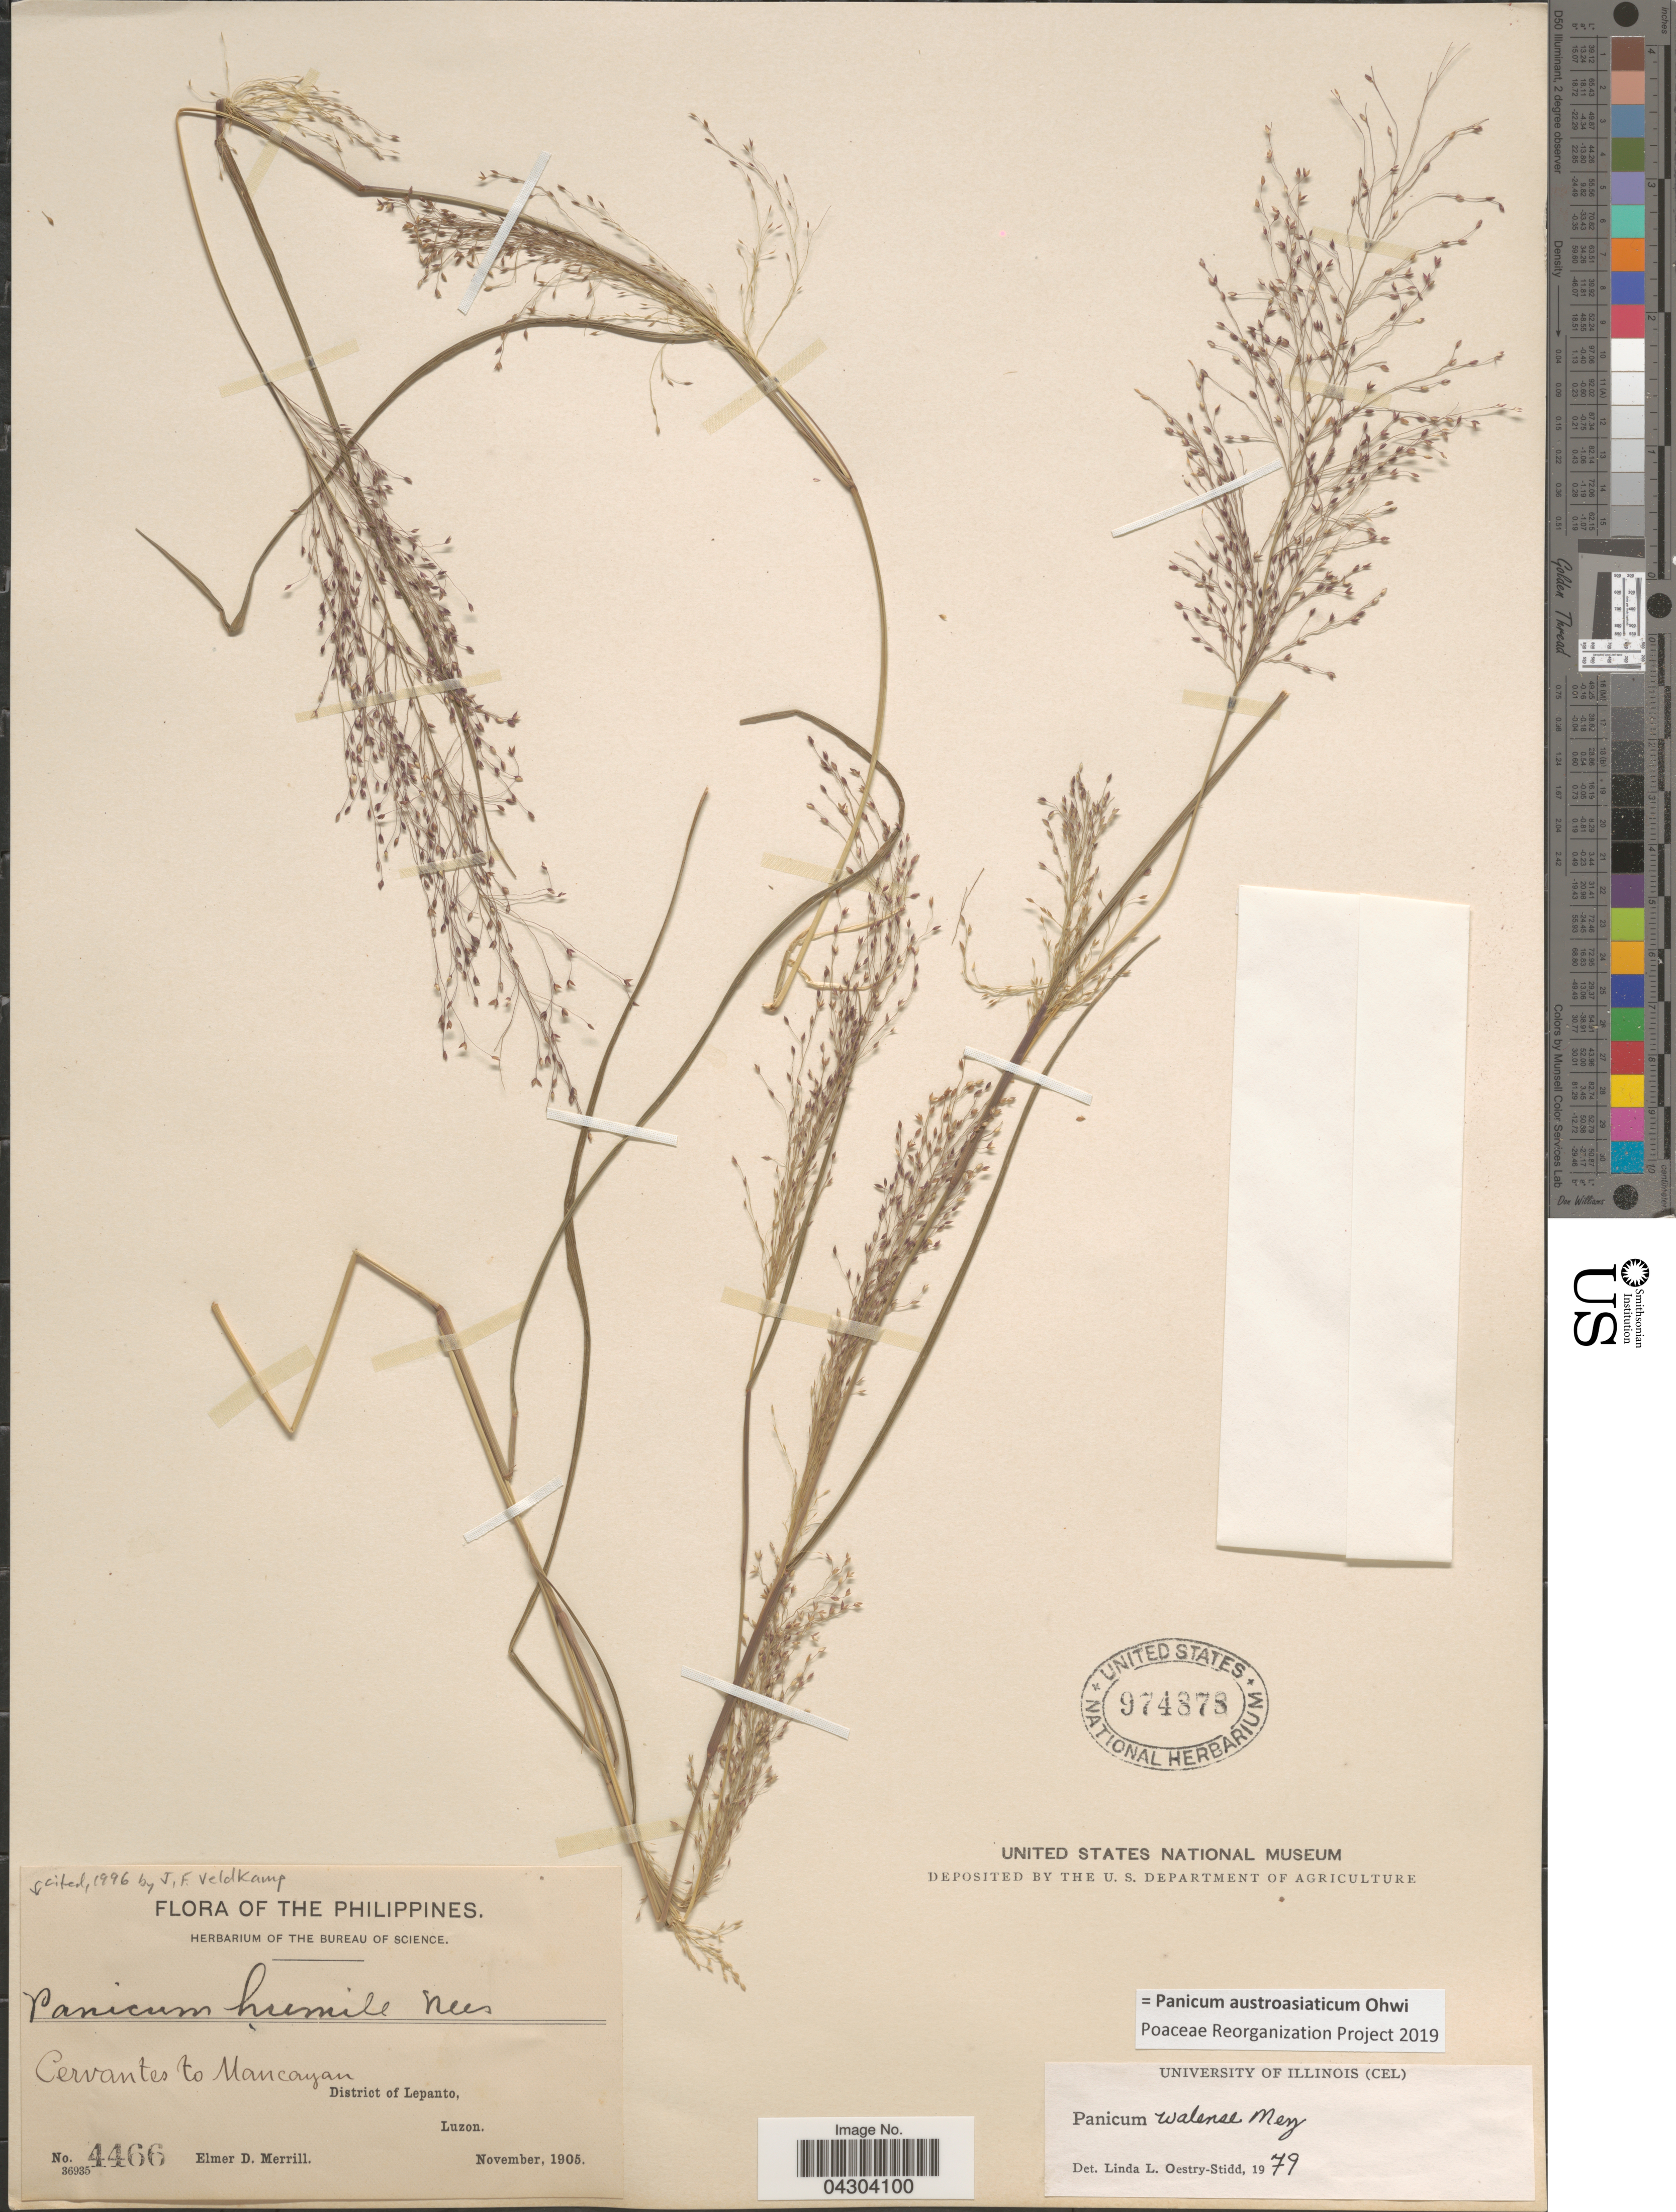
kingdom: Plantae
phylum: Tracheophyta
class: Liliopsida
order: Poales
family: Poaceae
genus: Panicum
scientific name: Panicum austroasiaticum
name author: Ohwi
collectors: E. D. Merrill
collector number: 4466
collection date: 1905-11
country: Philippines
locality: Cervantes to Mancayan. District of Lepanto, Luzon.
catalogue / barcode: US 974878